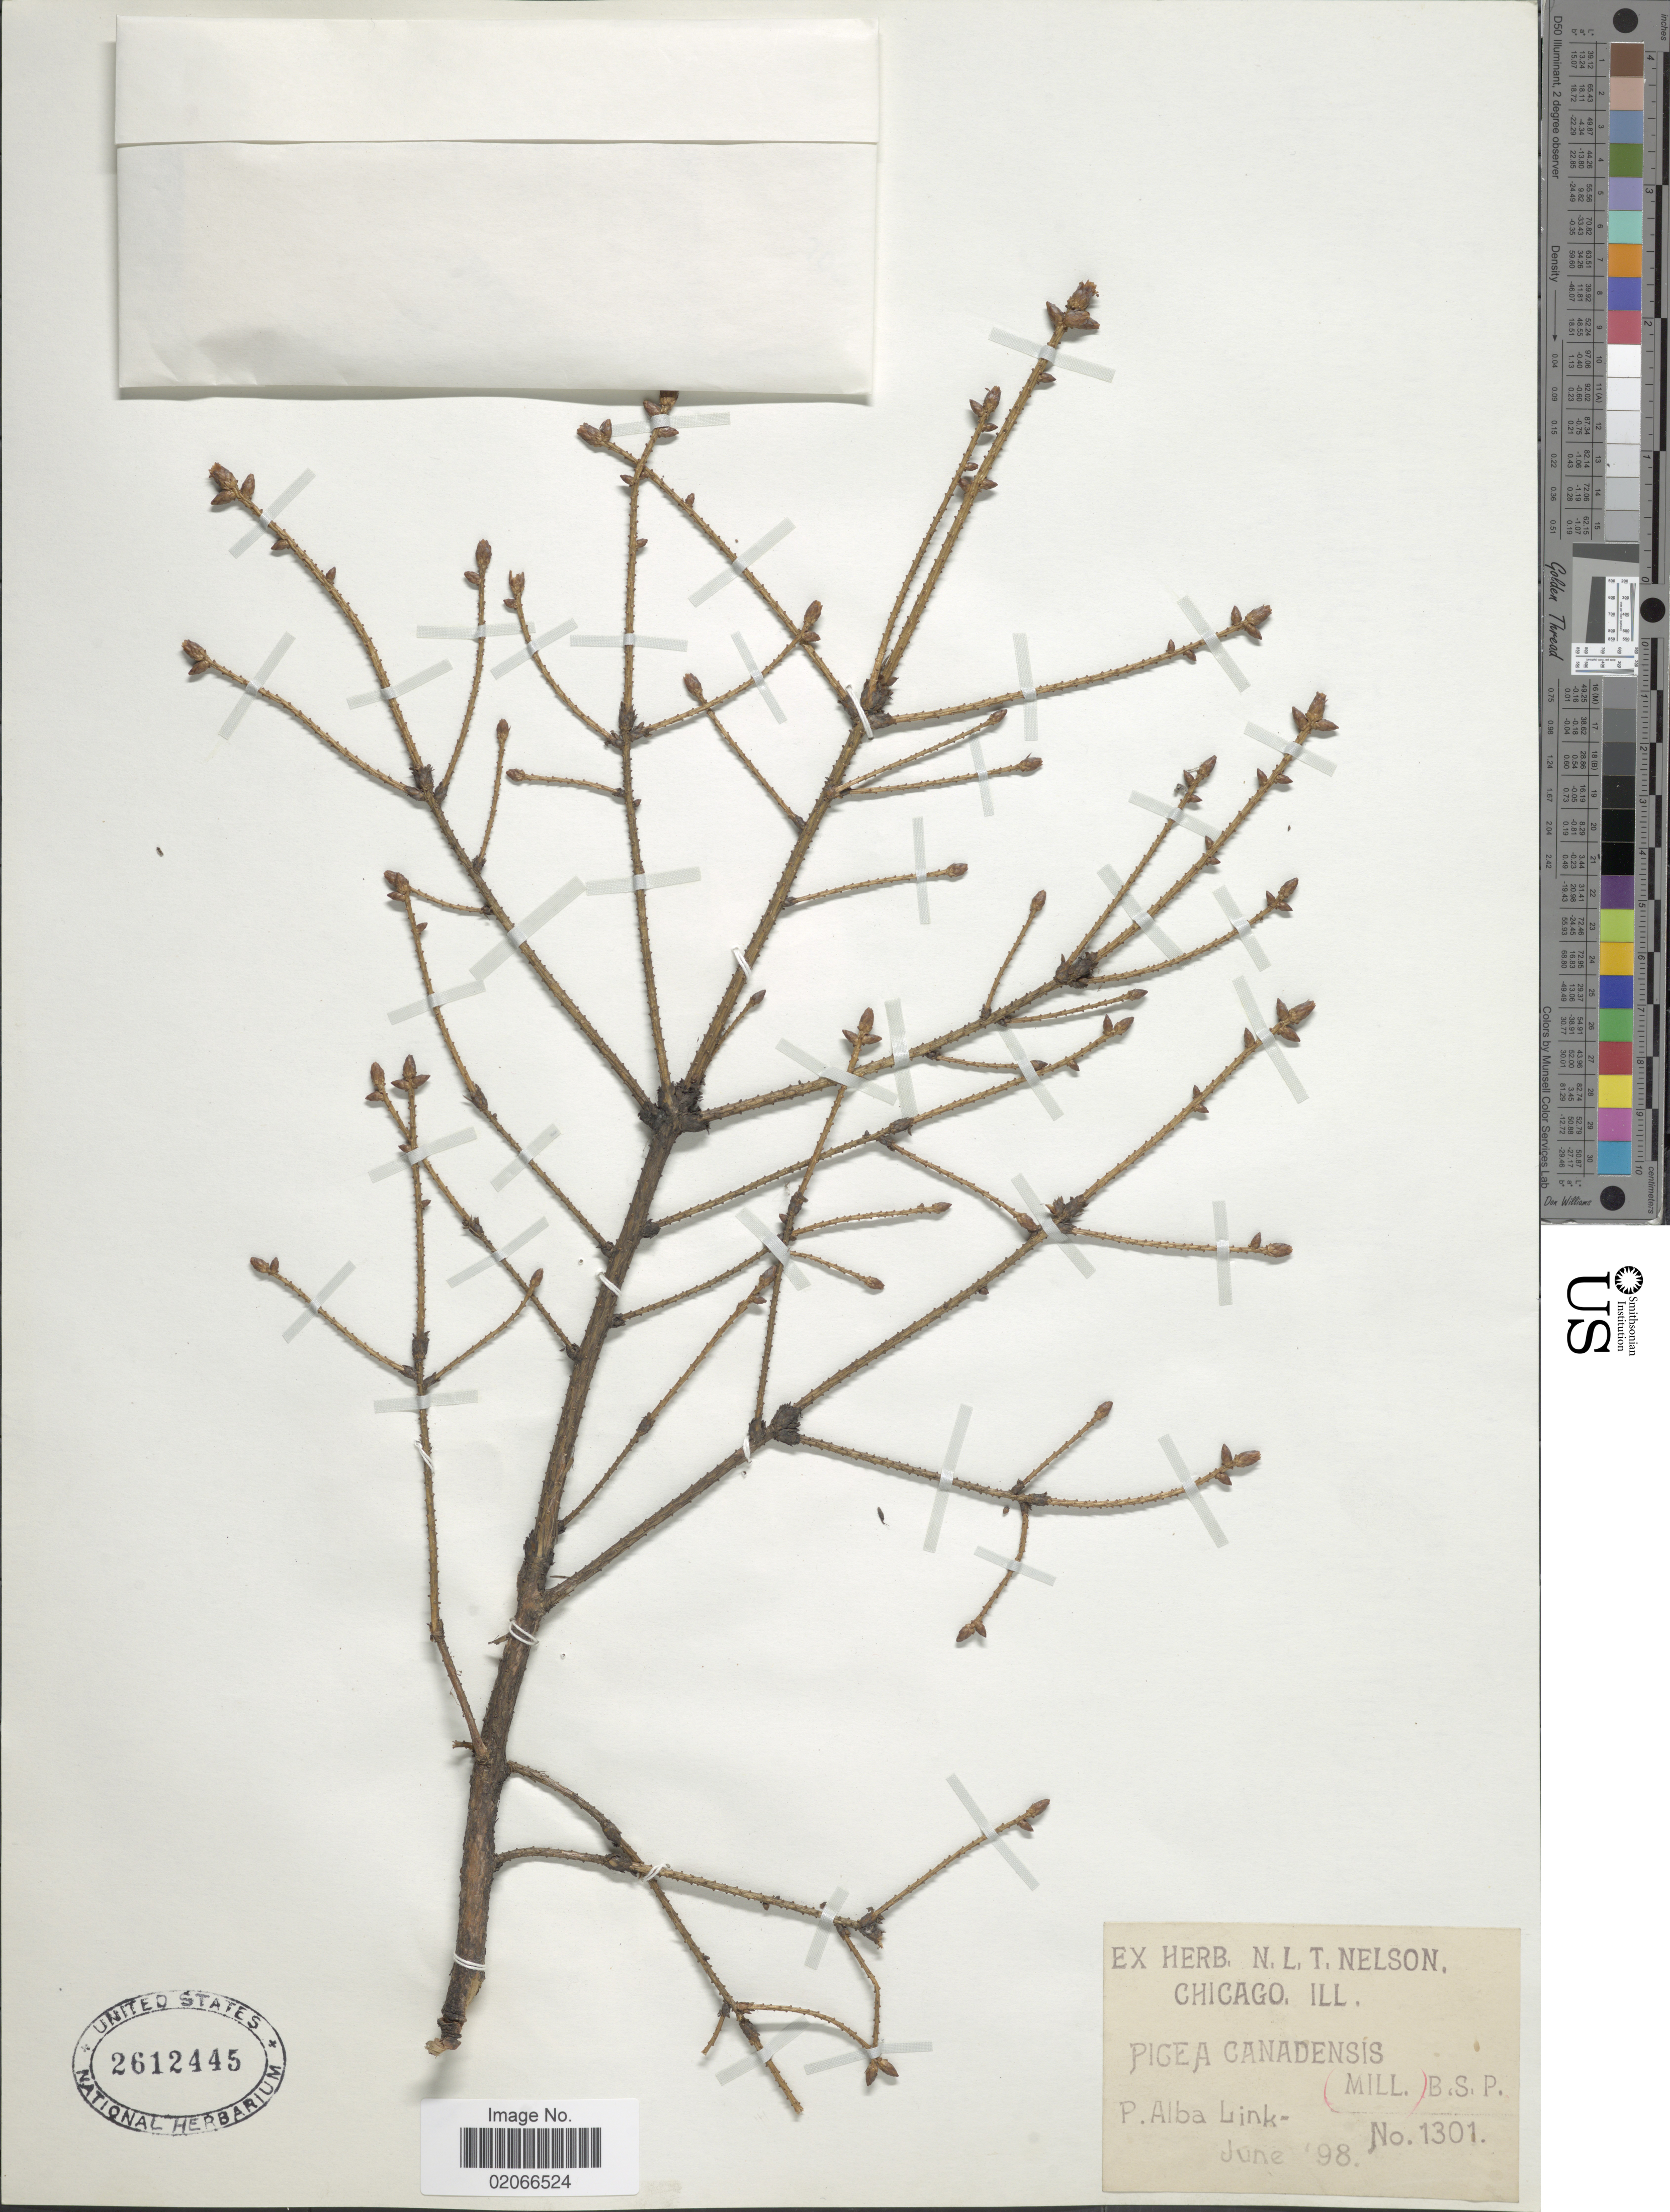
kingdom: Plantae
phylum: Tracheophyta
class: Pinopsida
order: Pinales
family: Pinaceae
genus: Picea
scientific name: Picea glauca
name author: (Moench) Voss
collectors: P. Link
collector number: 1301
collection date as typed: Transcribed d/m/y: /6/98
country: United States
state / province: Illinois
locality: Chicago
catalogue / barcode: US 2612445